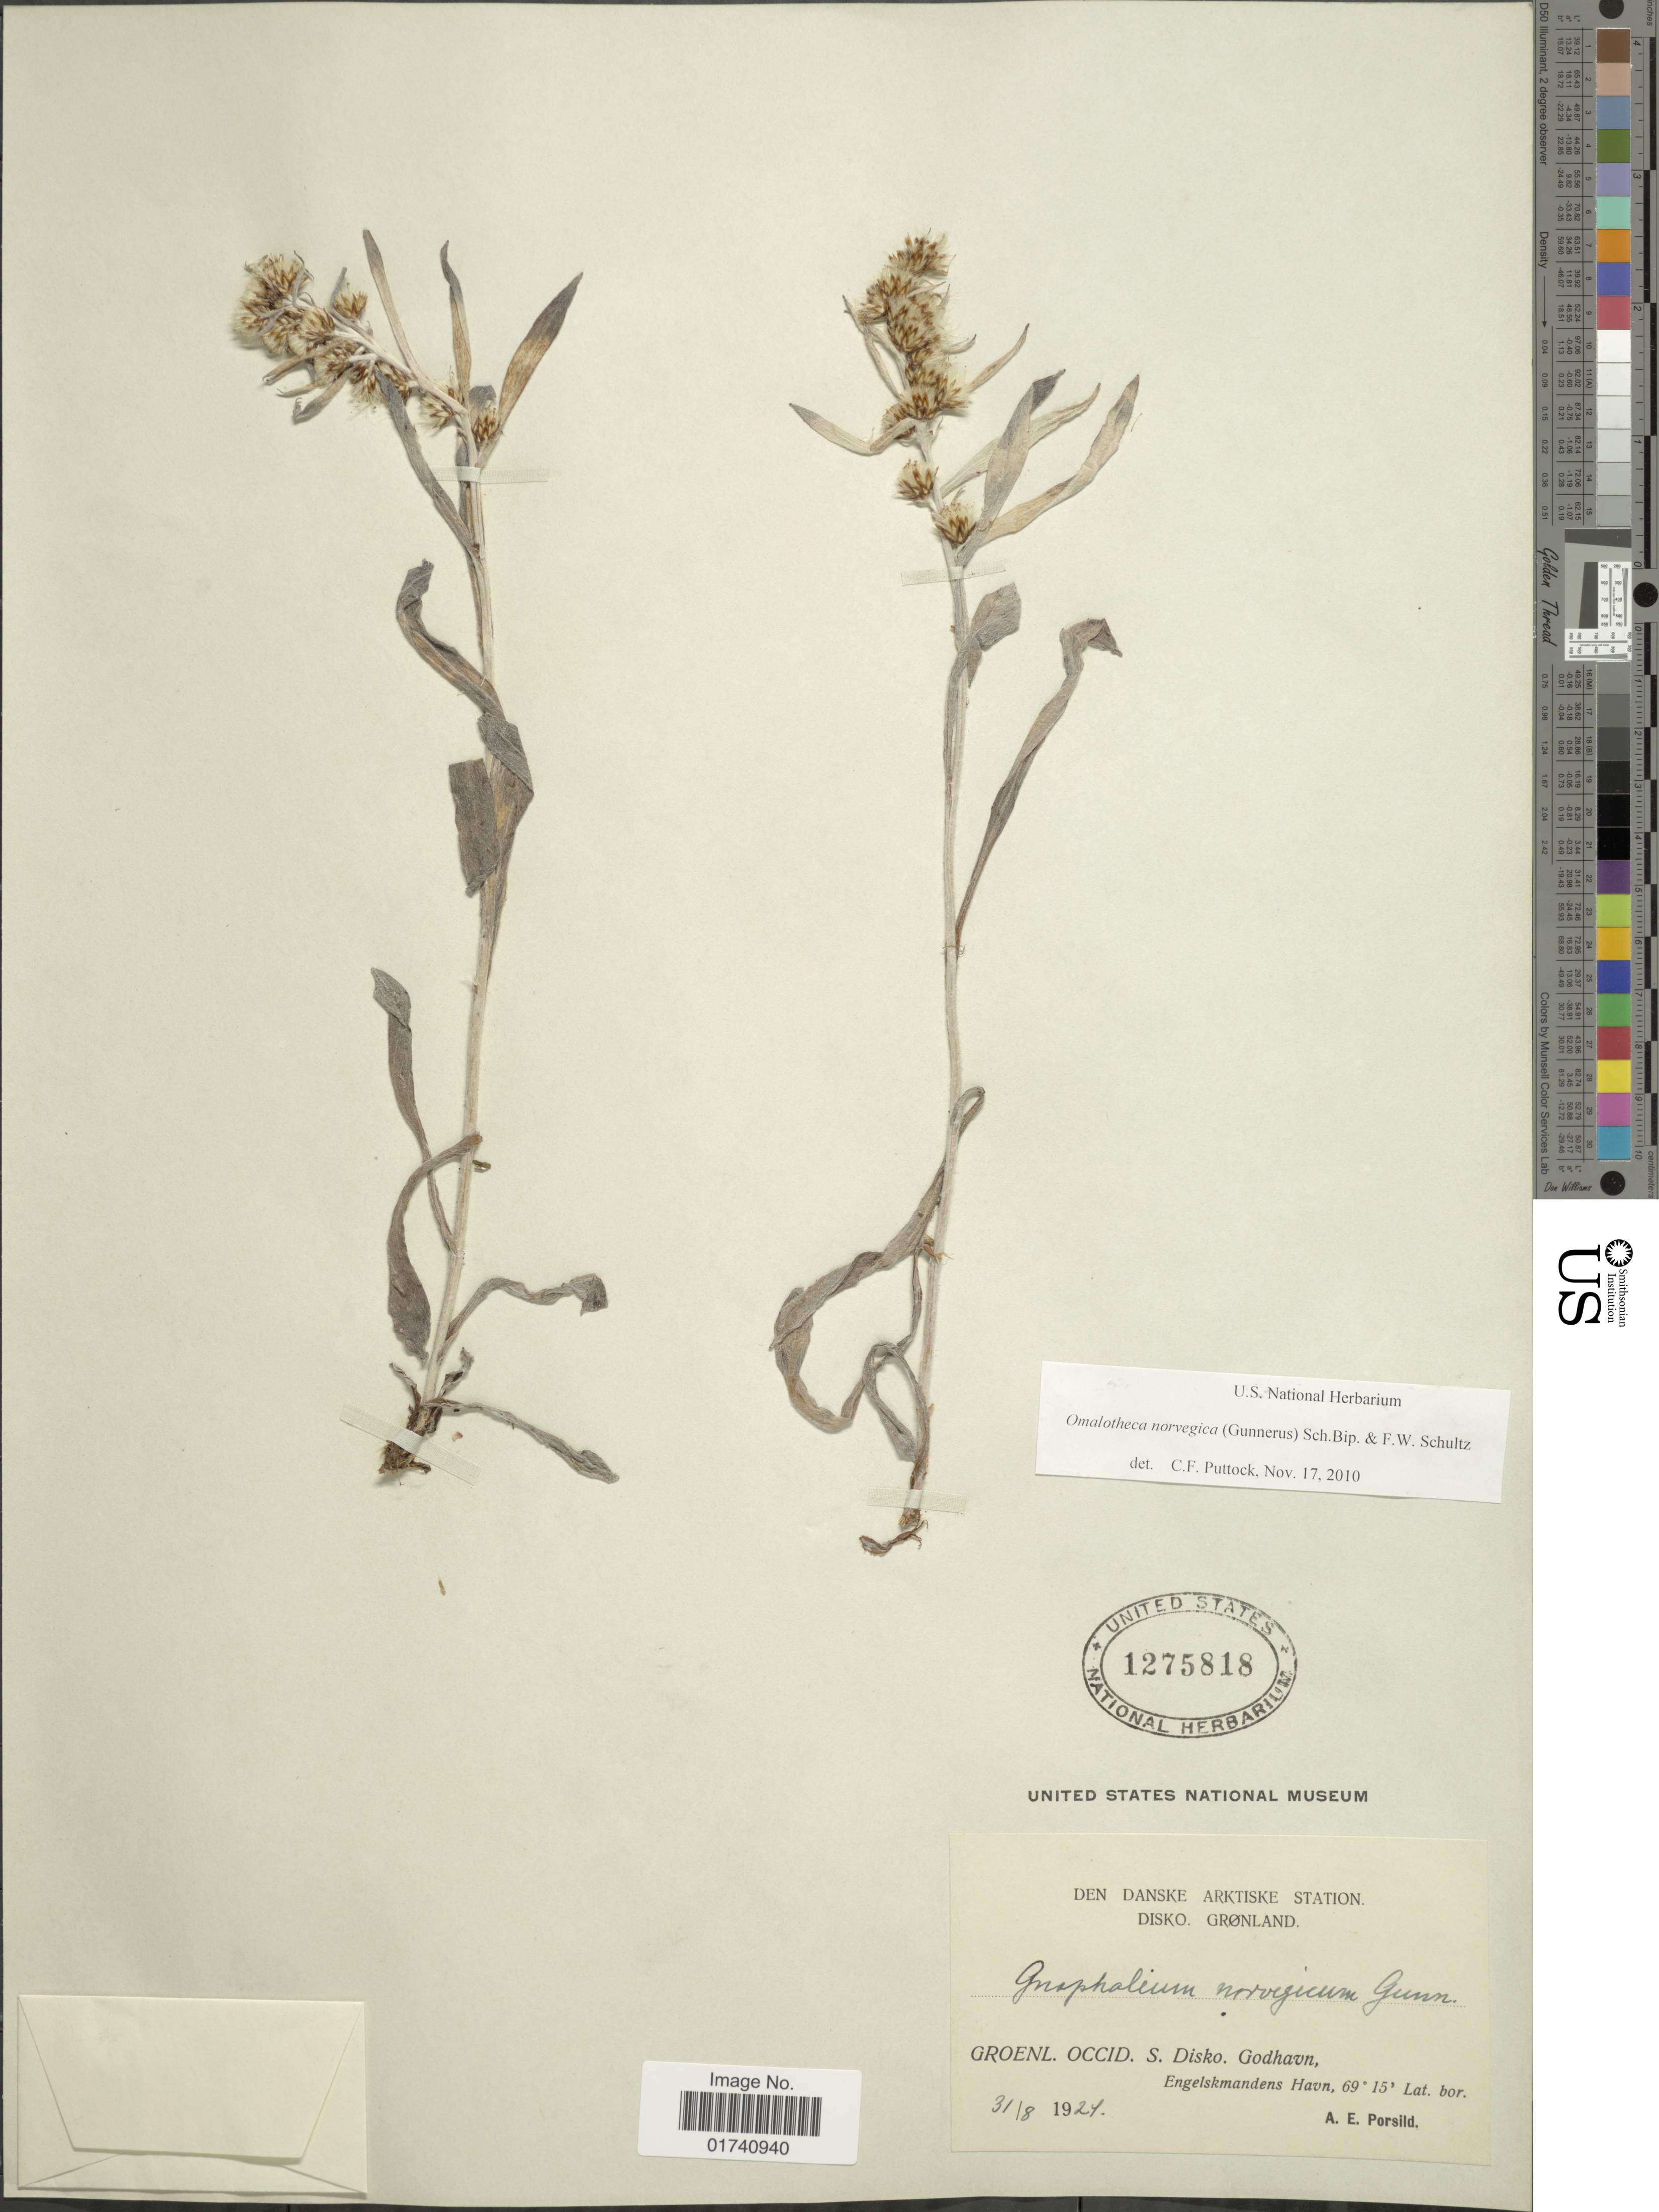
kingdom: Plantae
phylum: Tracheophyta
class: Magnoliopsida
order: Asterales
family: Asteraceae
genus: Omalotheca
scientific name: Omalotheca norvegica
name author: (Gunnerus) Sch. Bip. & F.W. Schultz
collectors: A. E. Porsild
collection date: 1924-08-31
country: Greenland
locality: Groenl. Occid. S. Disko. Godhavn, Engelsmandens Havn.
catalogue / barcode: US 1275818